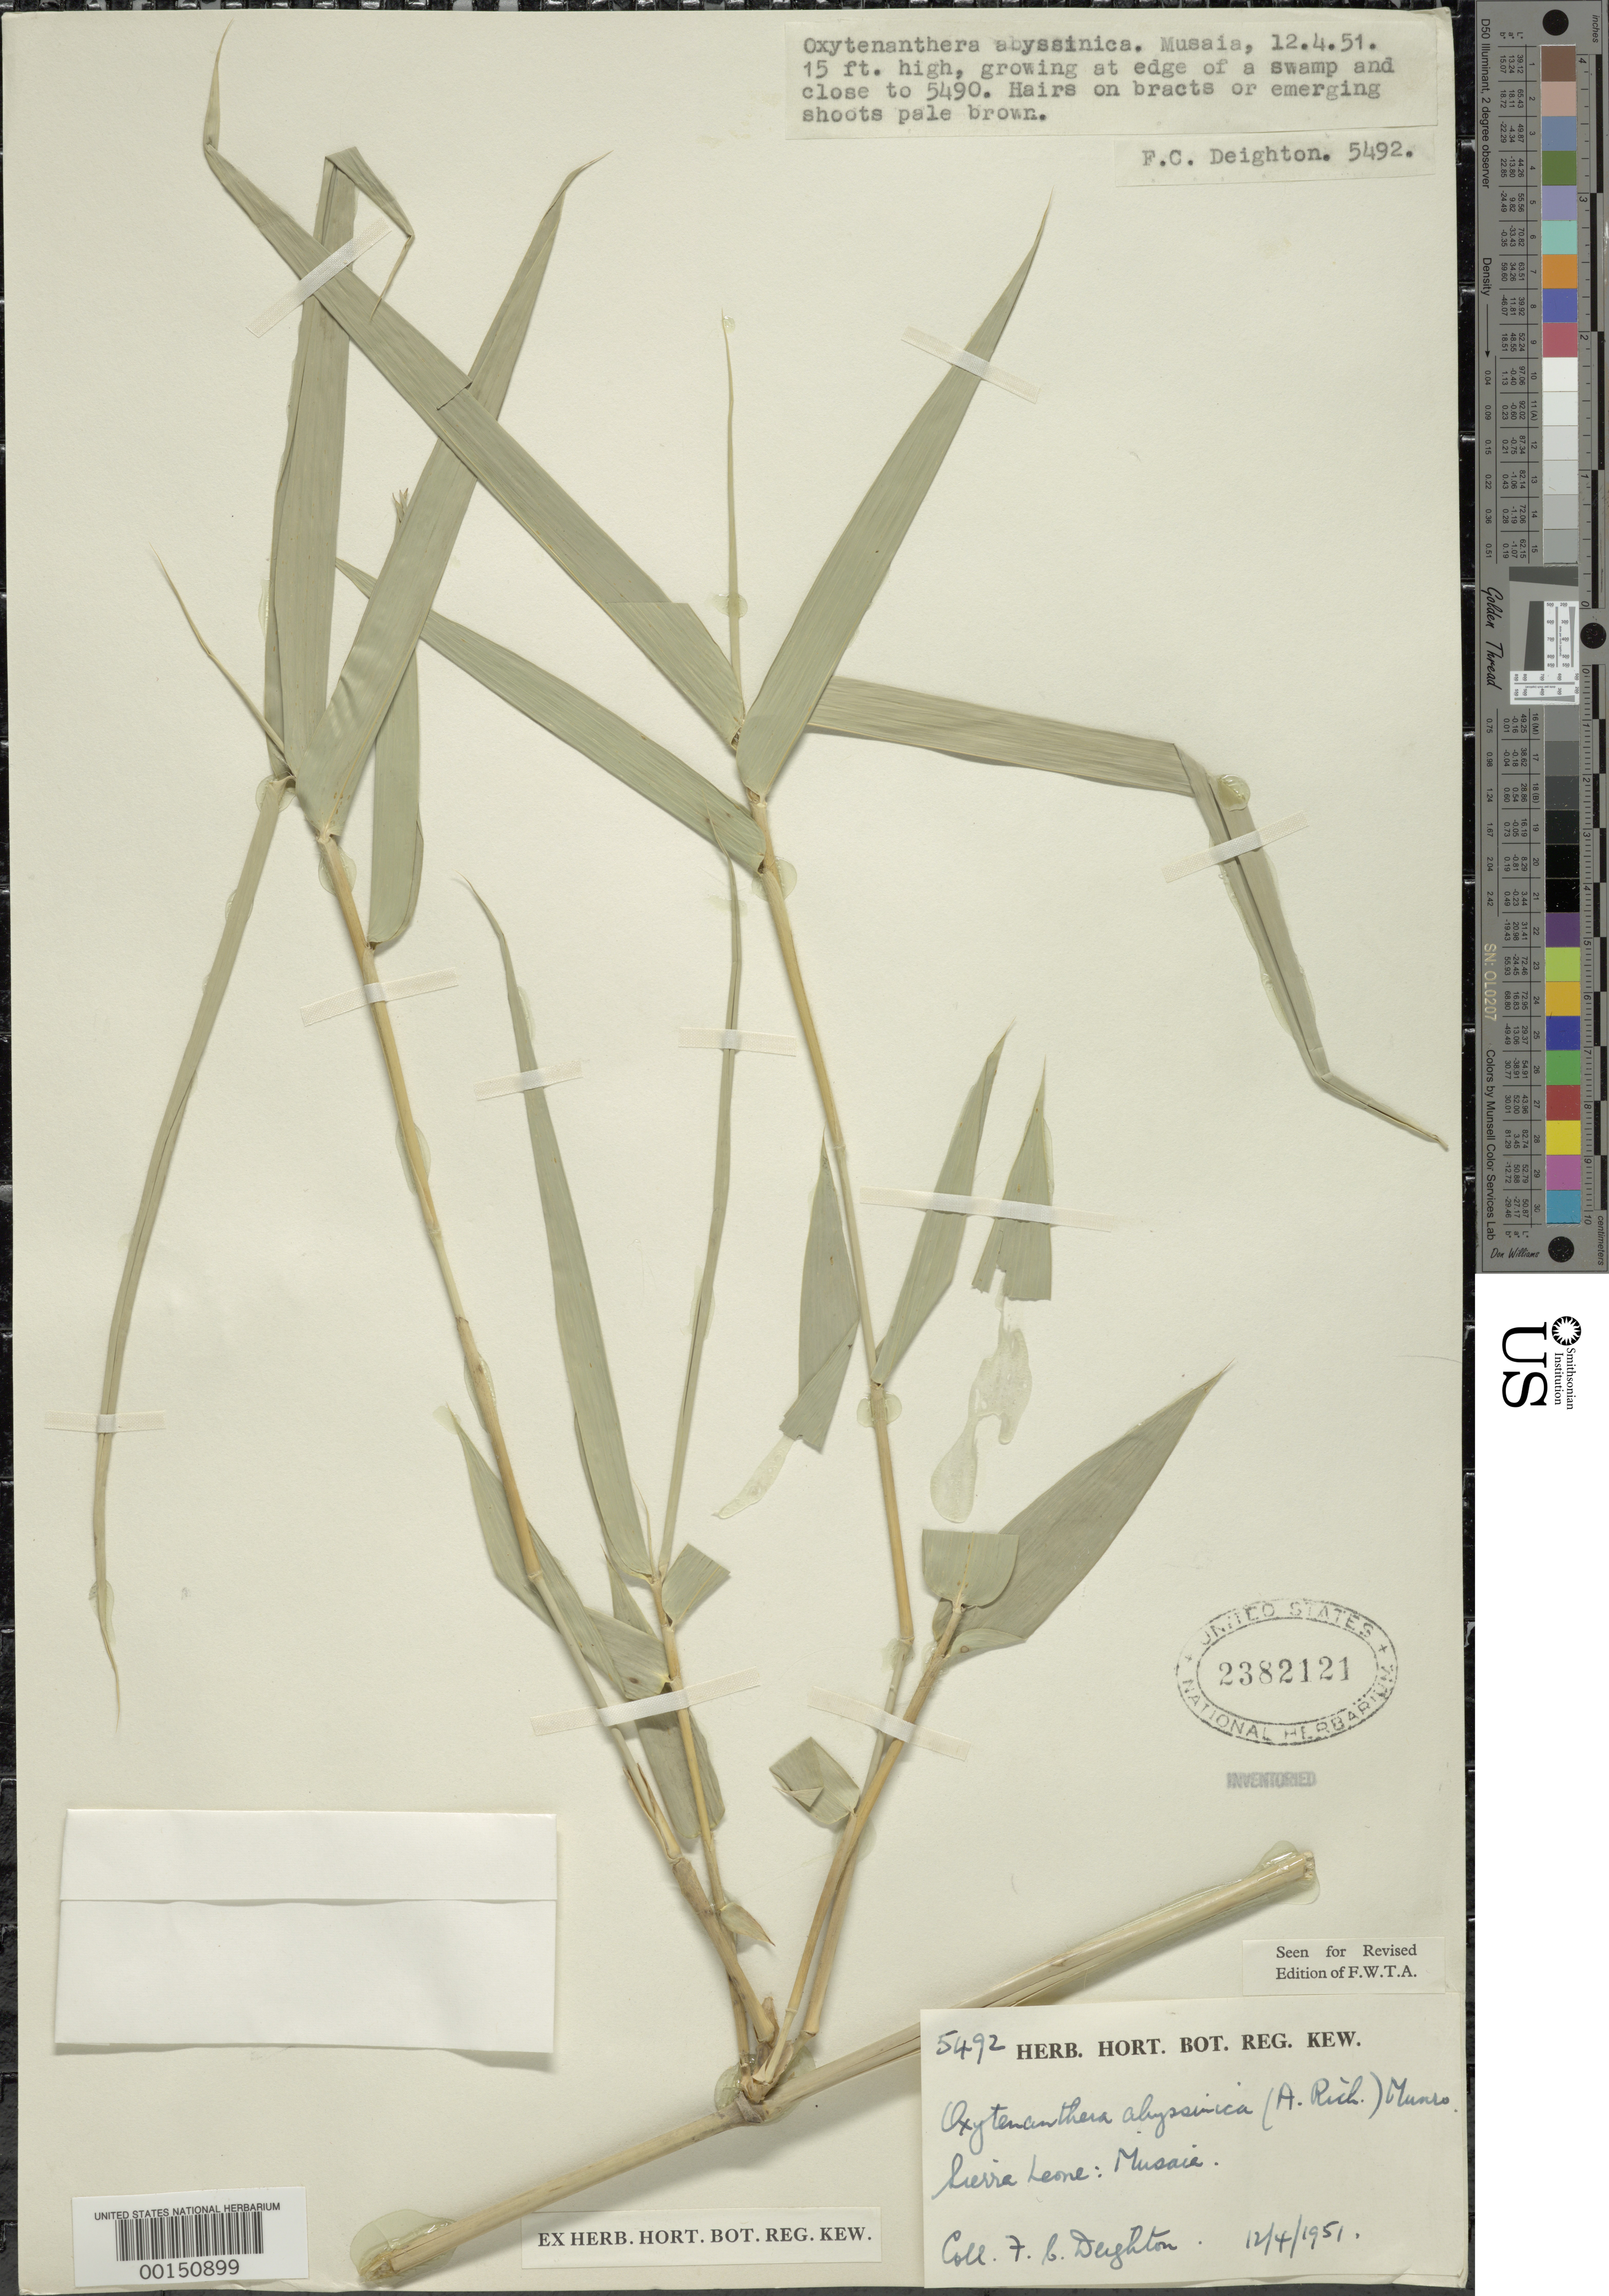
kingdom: Plantae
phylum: Tracheophyta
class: Liliopsida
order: Poales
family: Poaceae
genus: Oxytenanthera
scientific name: Oxytenanthera abyssinica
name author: (A. Rich.) Munro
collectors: F. Deighton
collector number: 5492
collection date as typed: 12 Apr 1951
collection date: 1951-04-12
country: Sierra Leone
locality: Musaia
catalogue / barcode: US 2382121